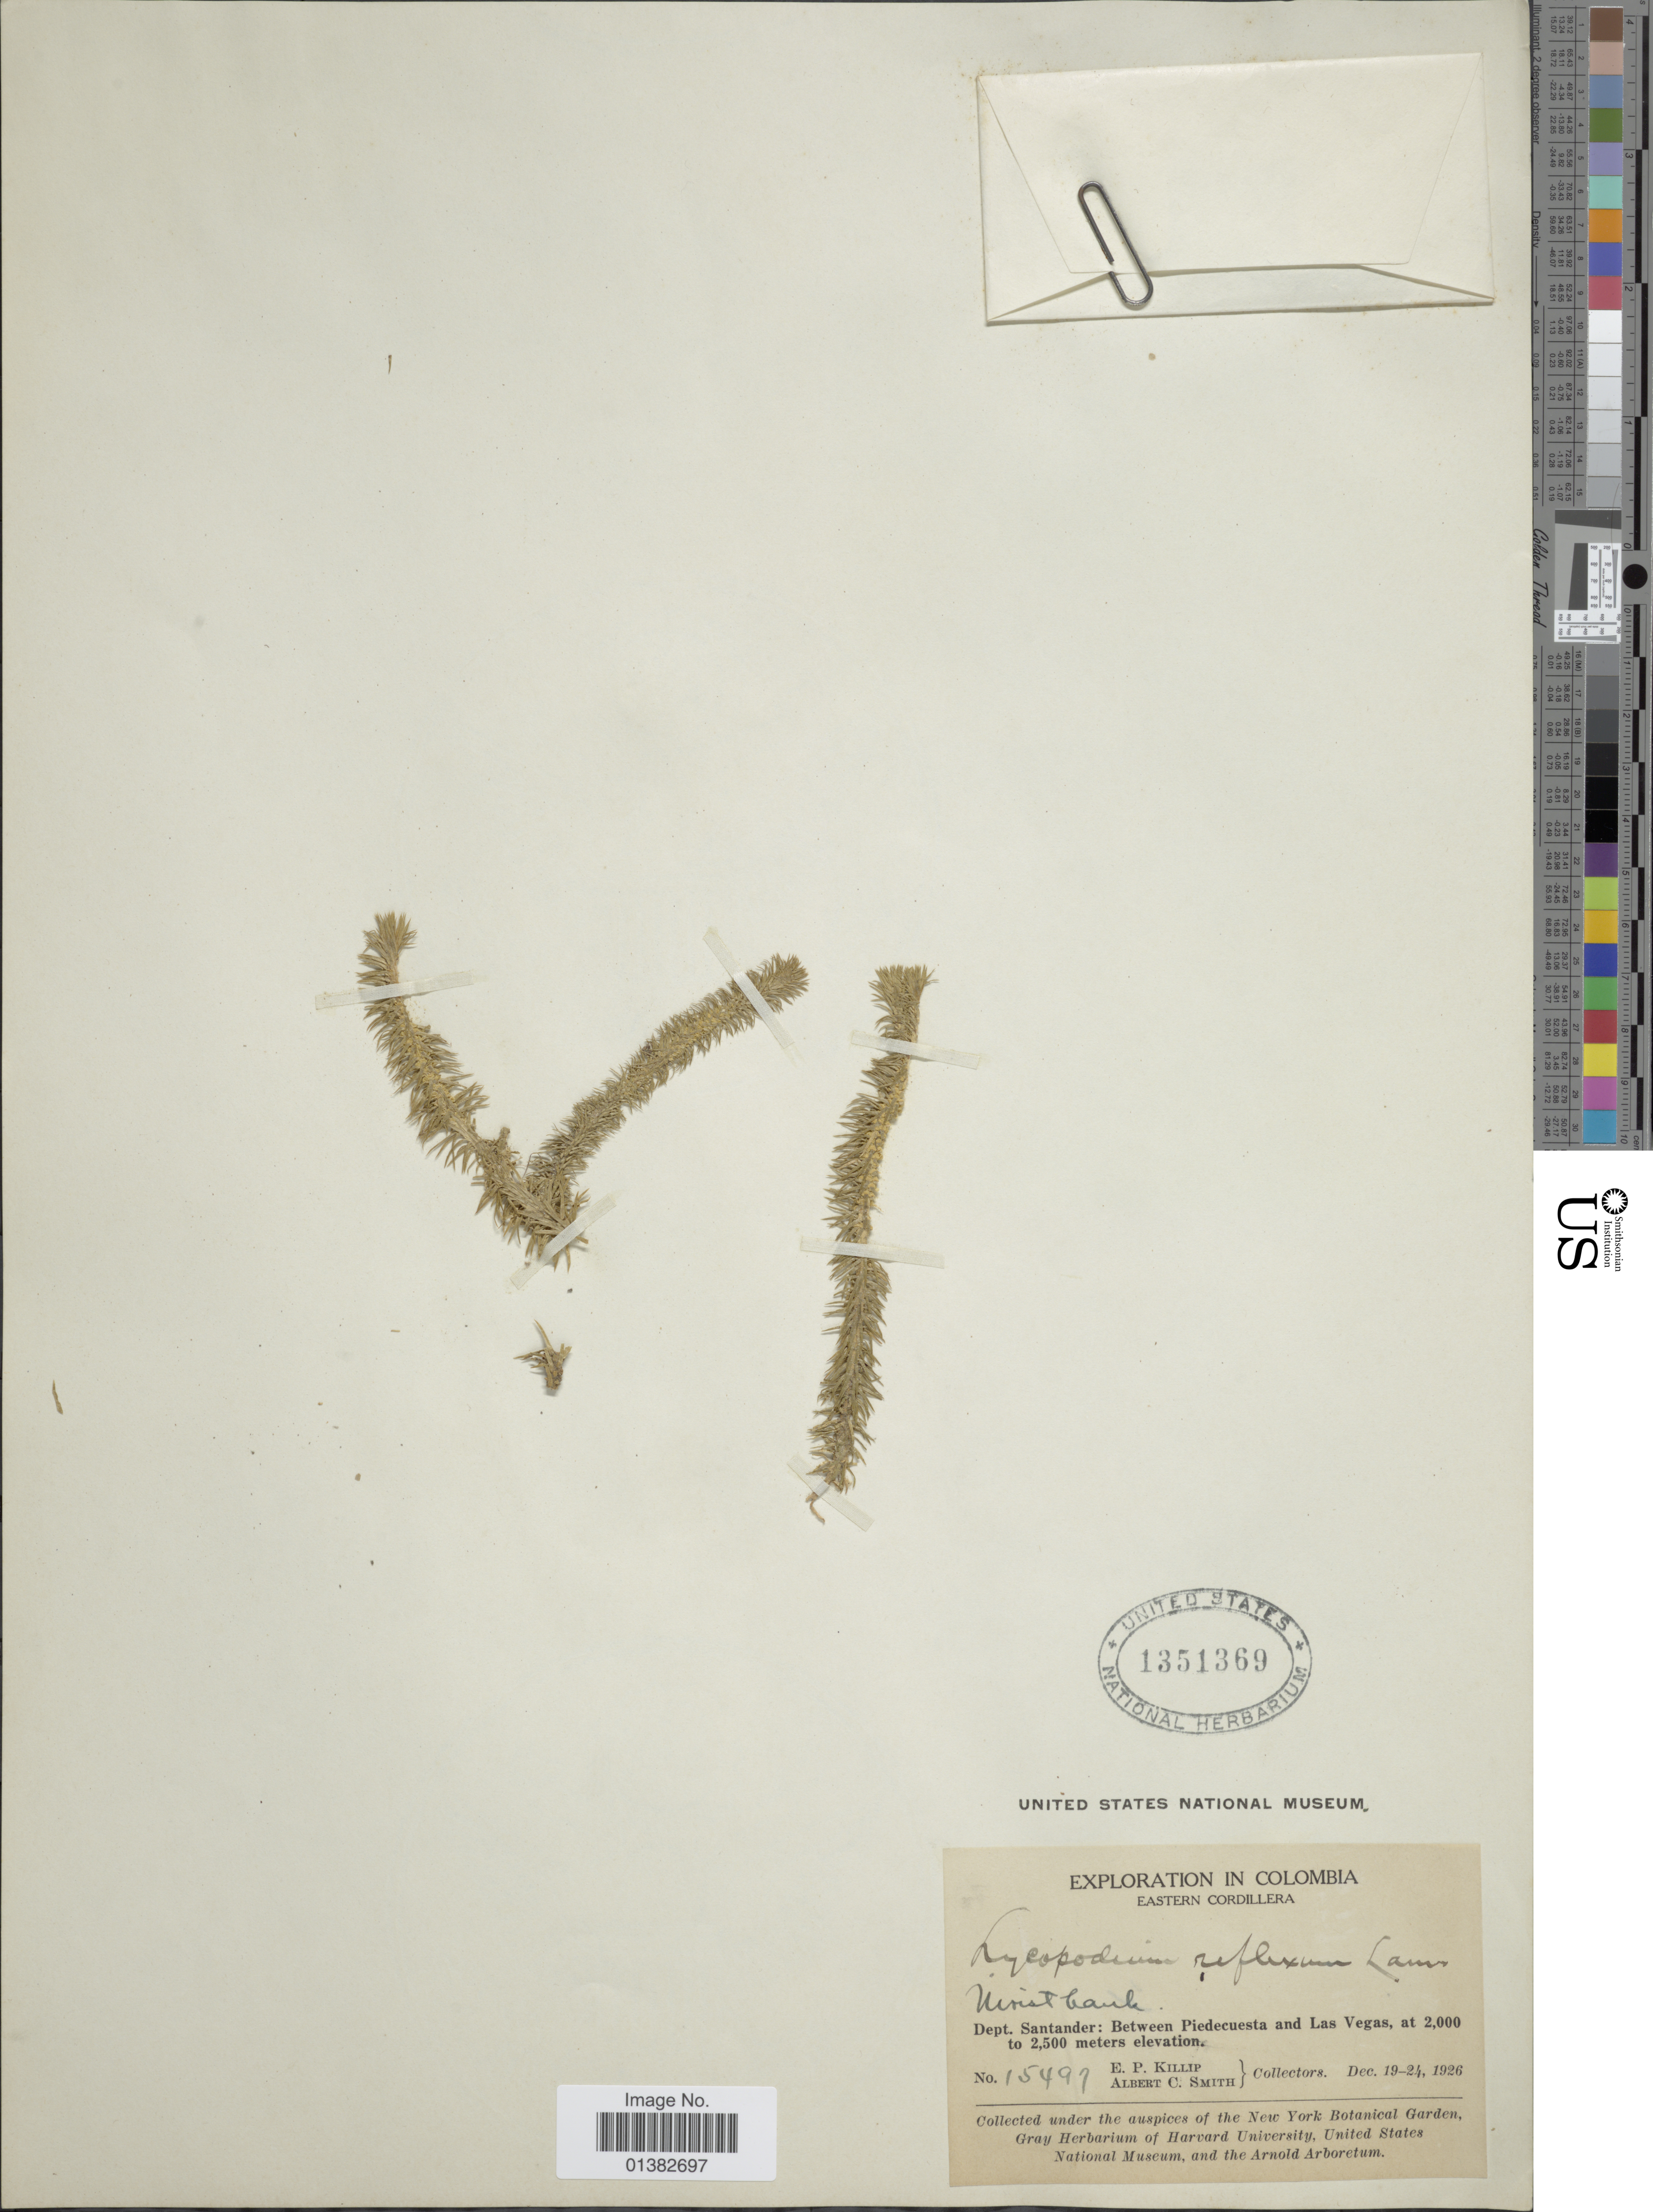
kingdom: Plantae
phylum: Tracheophyta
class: Lycopodiopsida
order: Lycopodiales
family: Lycopodiaceae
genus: Phlegmariurus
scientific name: Phlegmariurus reflexus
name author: (Lam.) B. Øllg.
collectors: E. P. Killip & A. C. Smith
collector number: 15497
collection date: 1926-12-19/1926-12-24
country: Colombia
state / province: Santander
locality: Eastern Cordillera. Between Piedecuesta and Las Vegas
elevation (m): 2000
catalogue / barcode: US 1351369